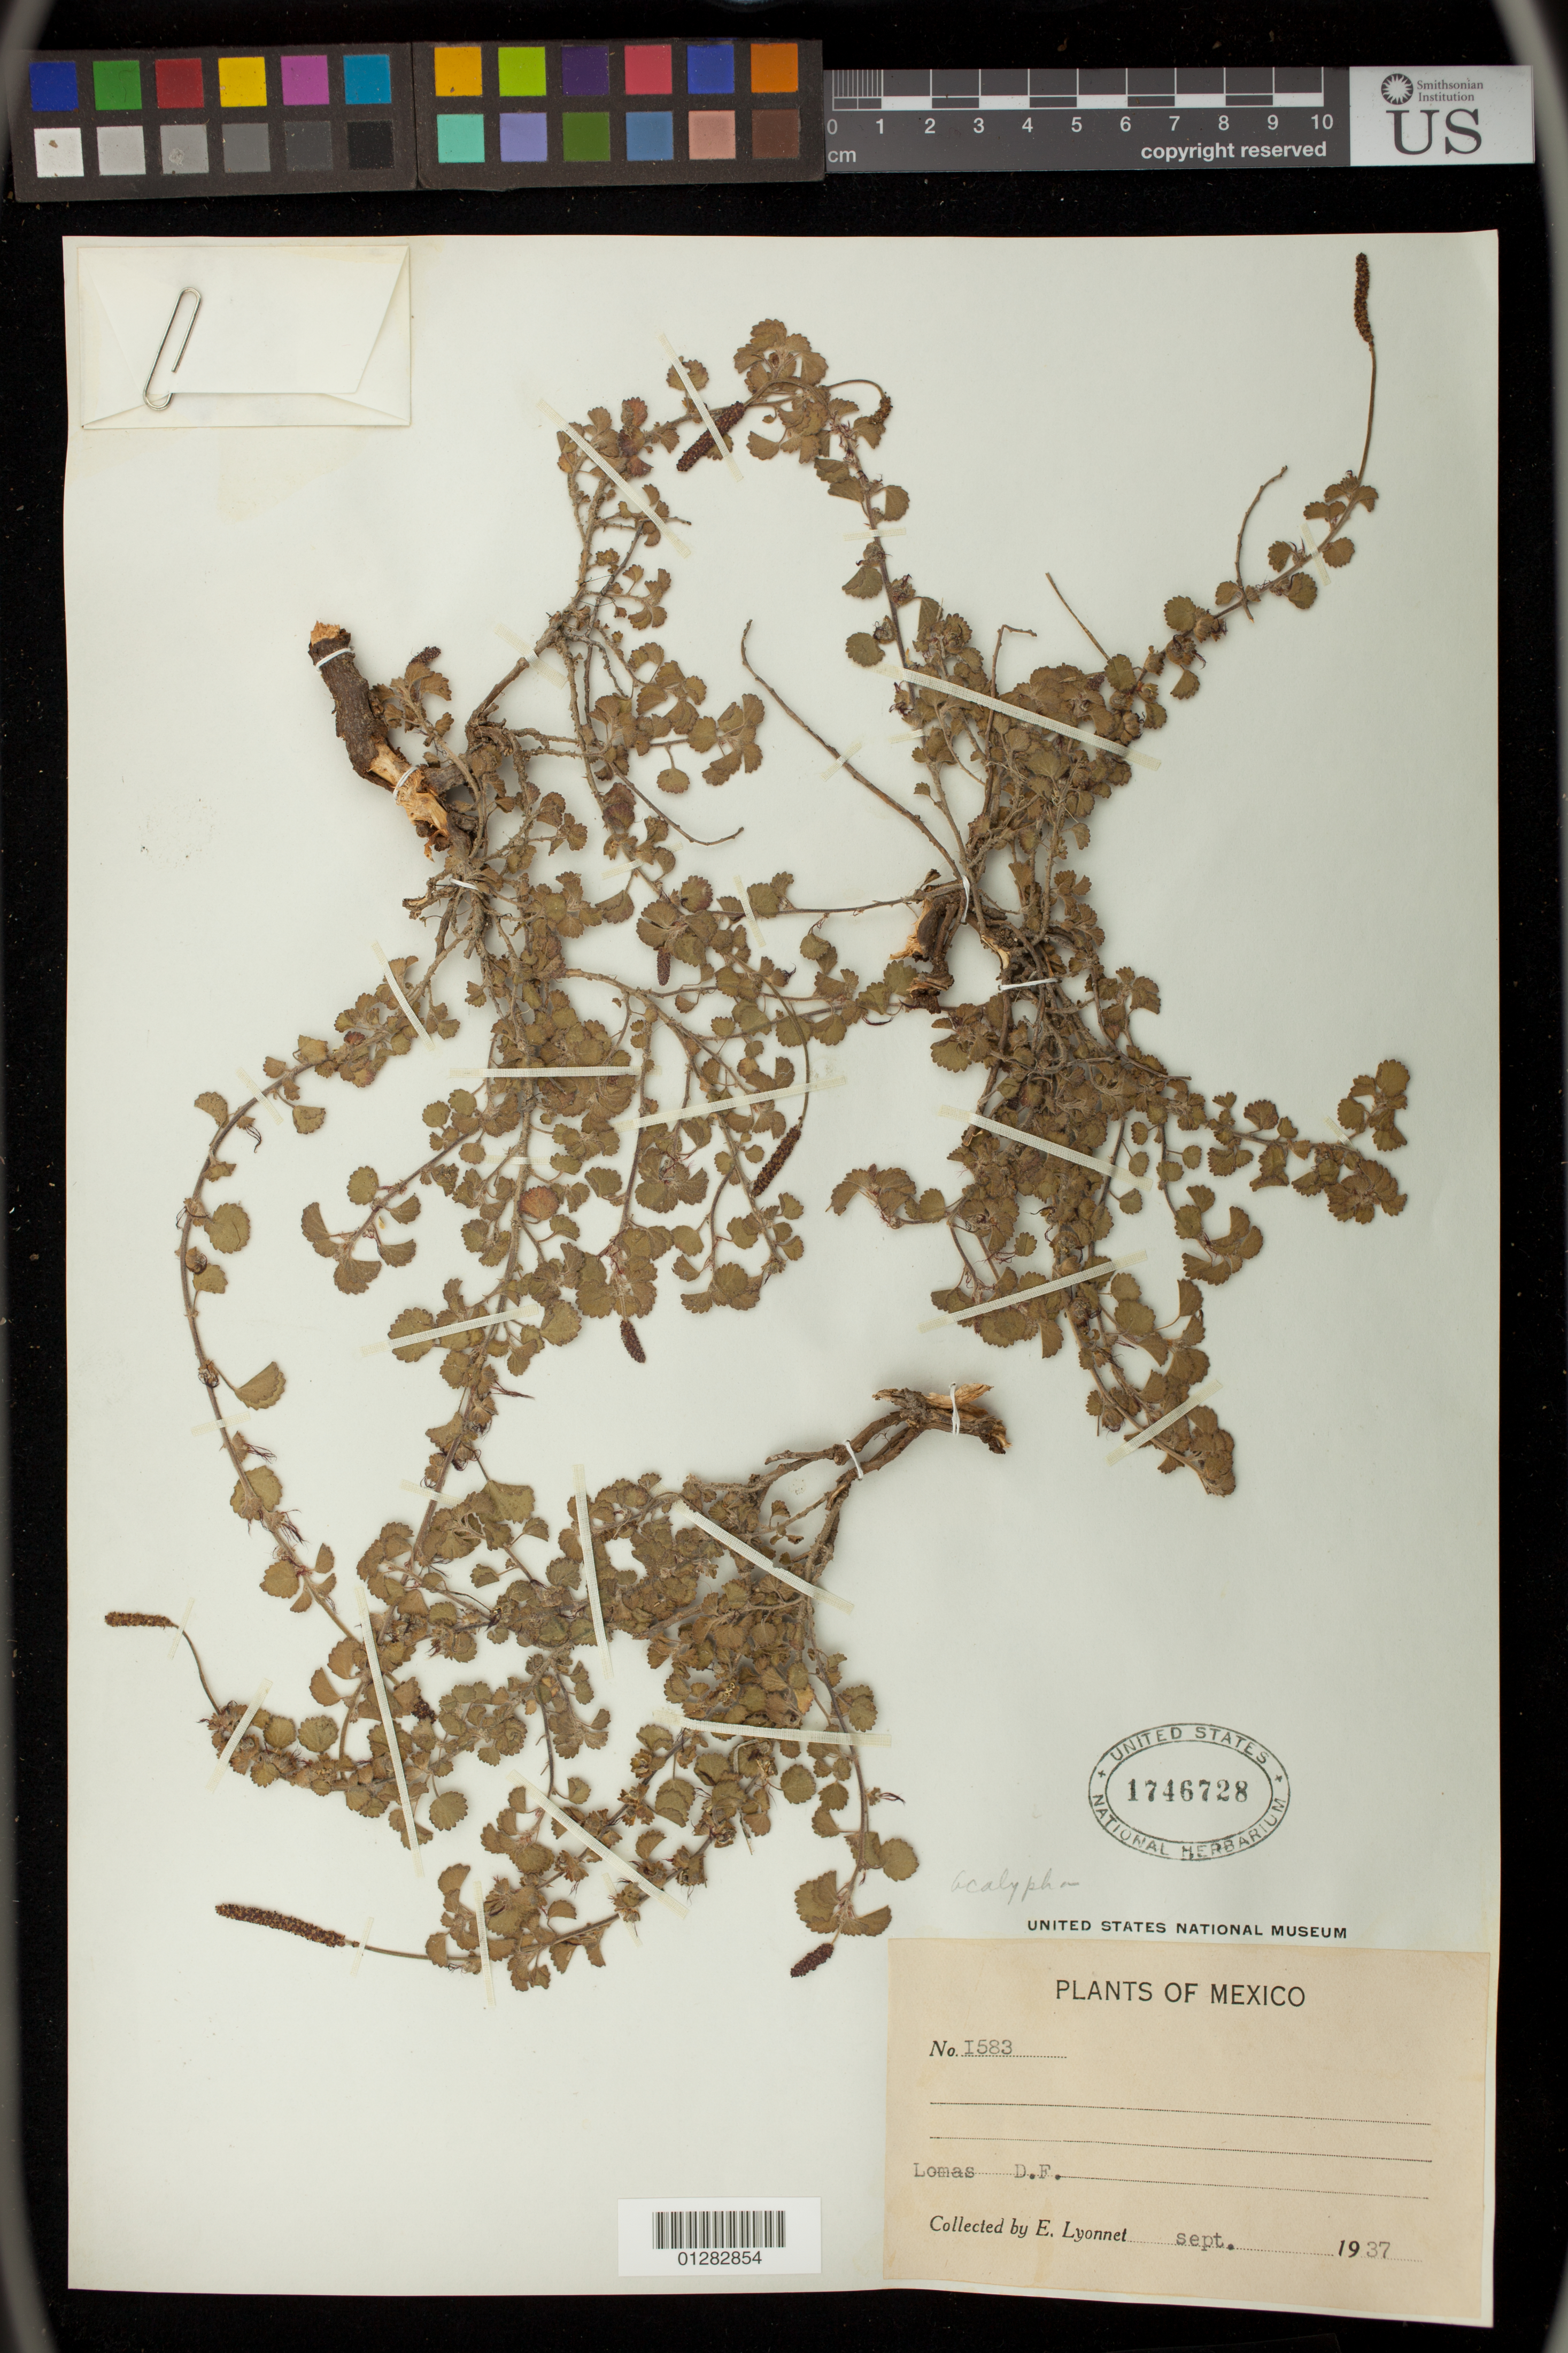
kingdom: Plantae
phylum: Tracheophyta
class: Magnoliopsida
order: Malpighiales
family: Euphorbiaceae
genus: Acalypha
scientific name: Acalypha sp.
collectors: E. Lyonnet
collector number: I583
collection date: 1937-09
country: Mexico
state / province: Distrito Federal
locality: Mexico City. Lomas D. F.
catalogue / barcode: US 1746728